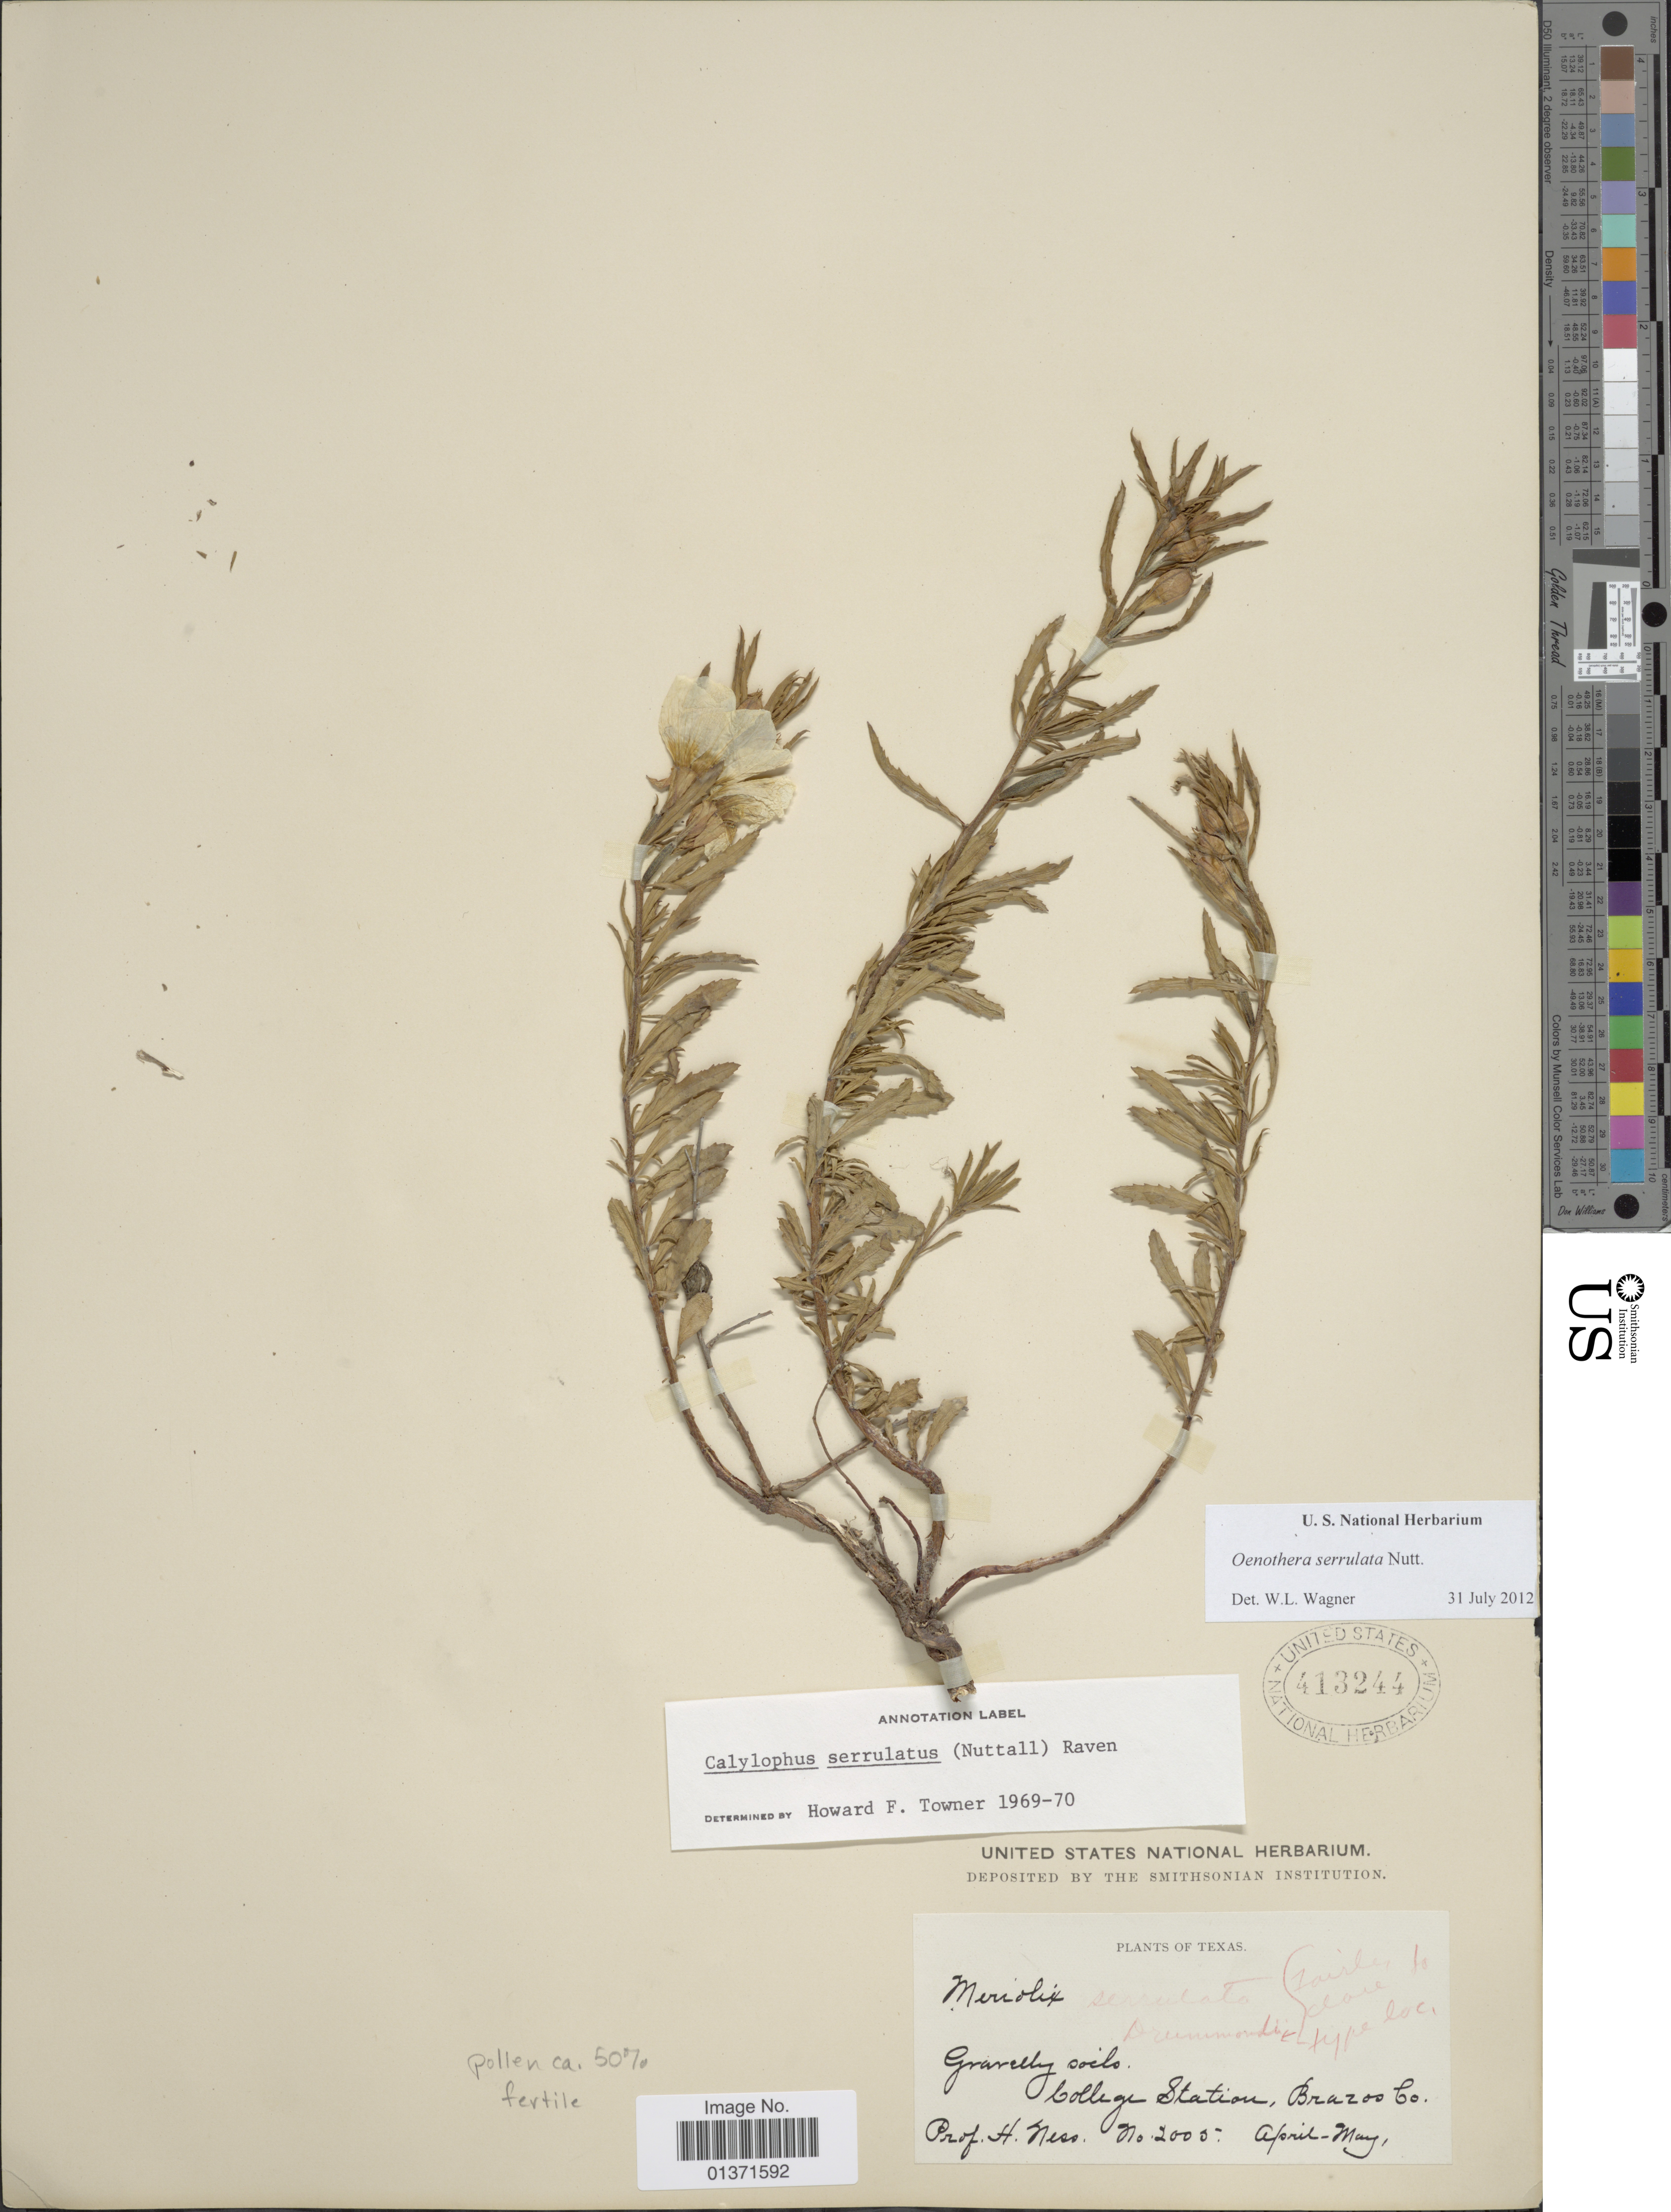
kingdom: Plantae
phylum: Tracheophyta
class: Magnoliopsida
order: Myrtales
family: Onagraceae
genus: Oenothera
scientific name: Oenothera serrulata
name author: Nutt.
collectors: Ness.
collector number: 2005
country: United States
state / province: Texas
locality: College Station, Braros Co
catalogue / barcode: US 413244